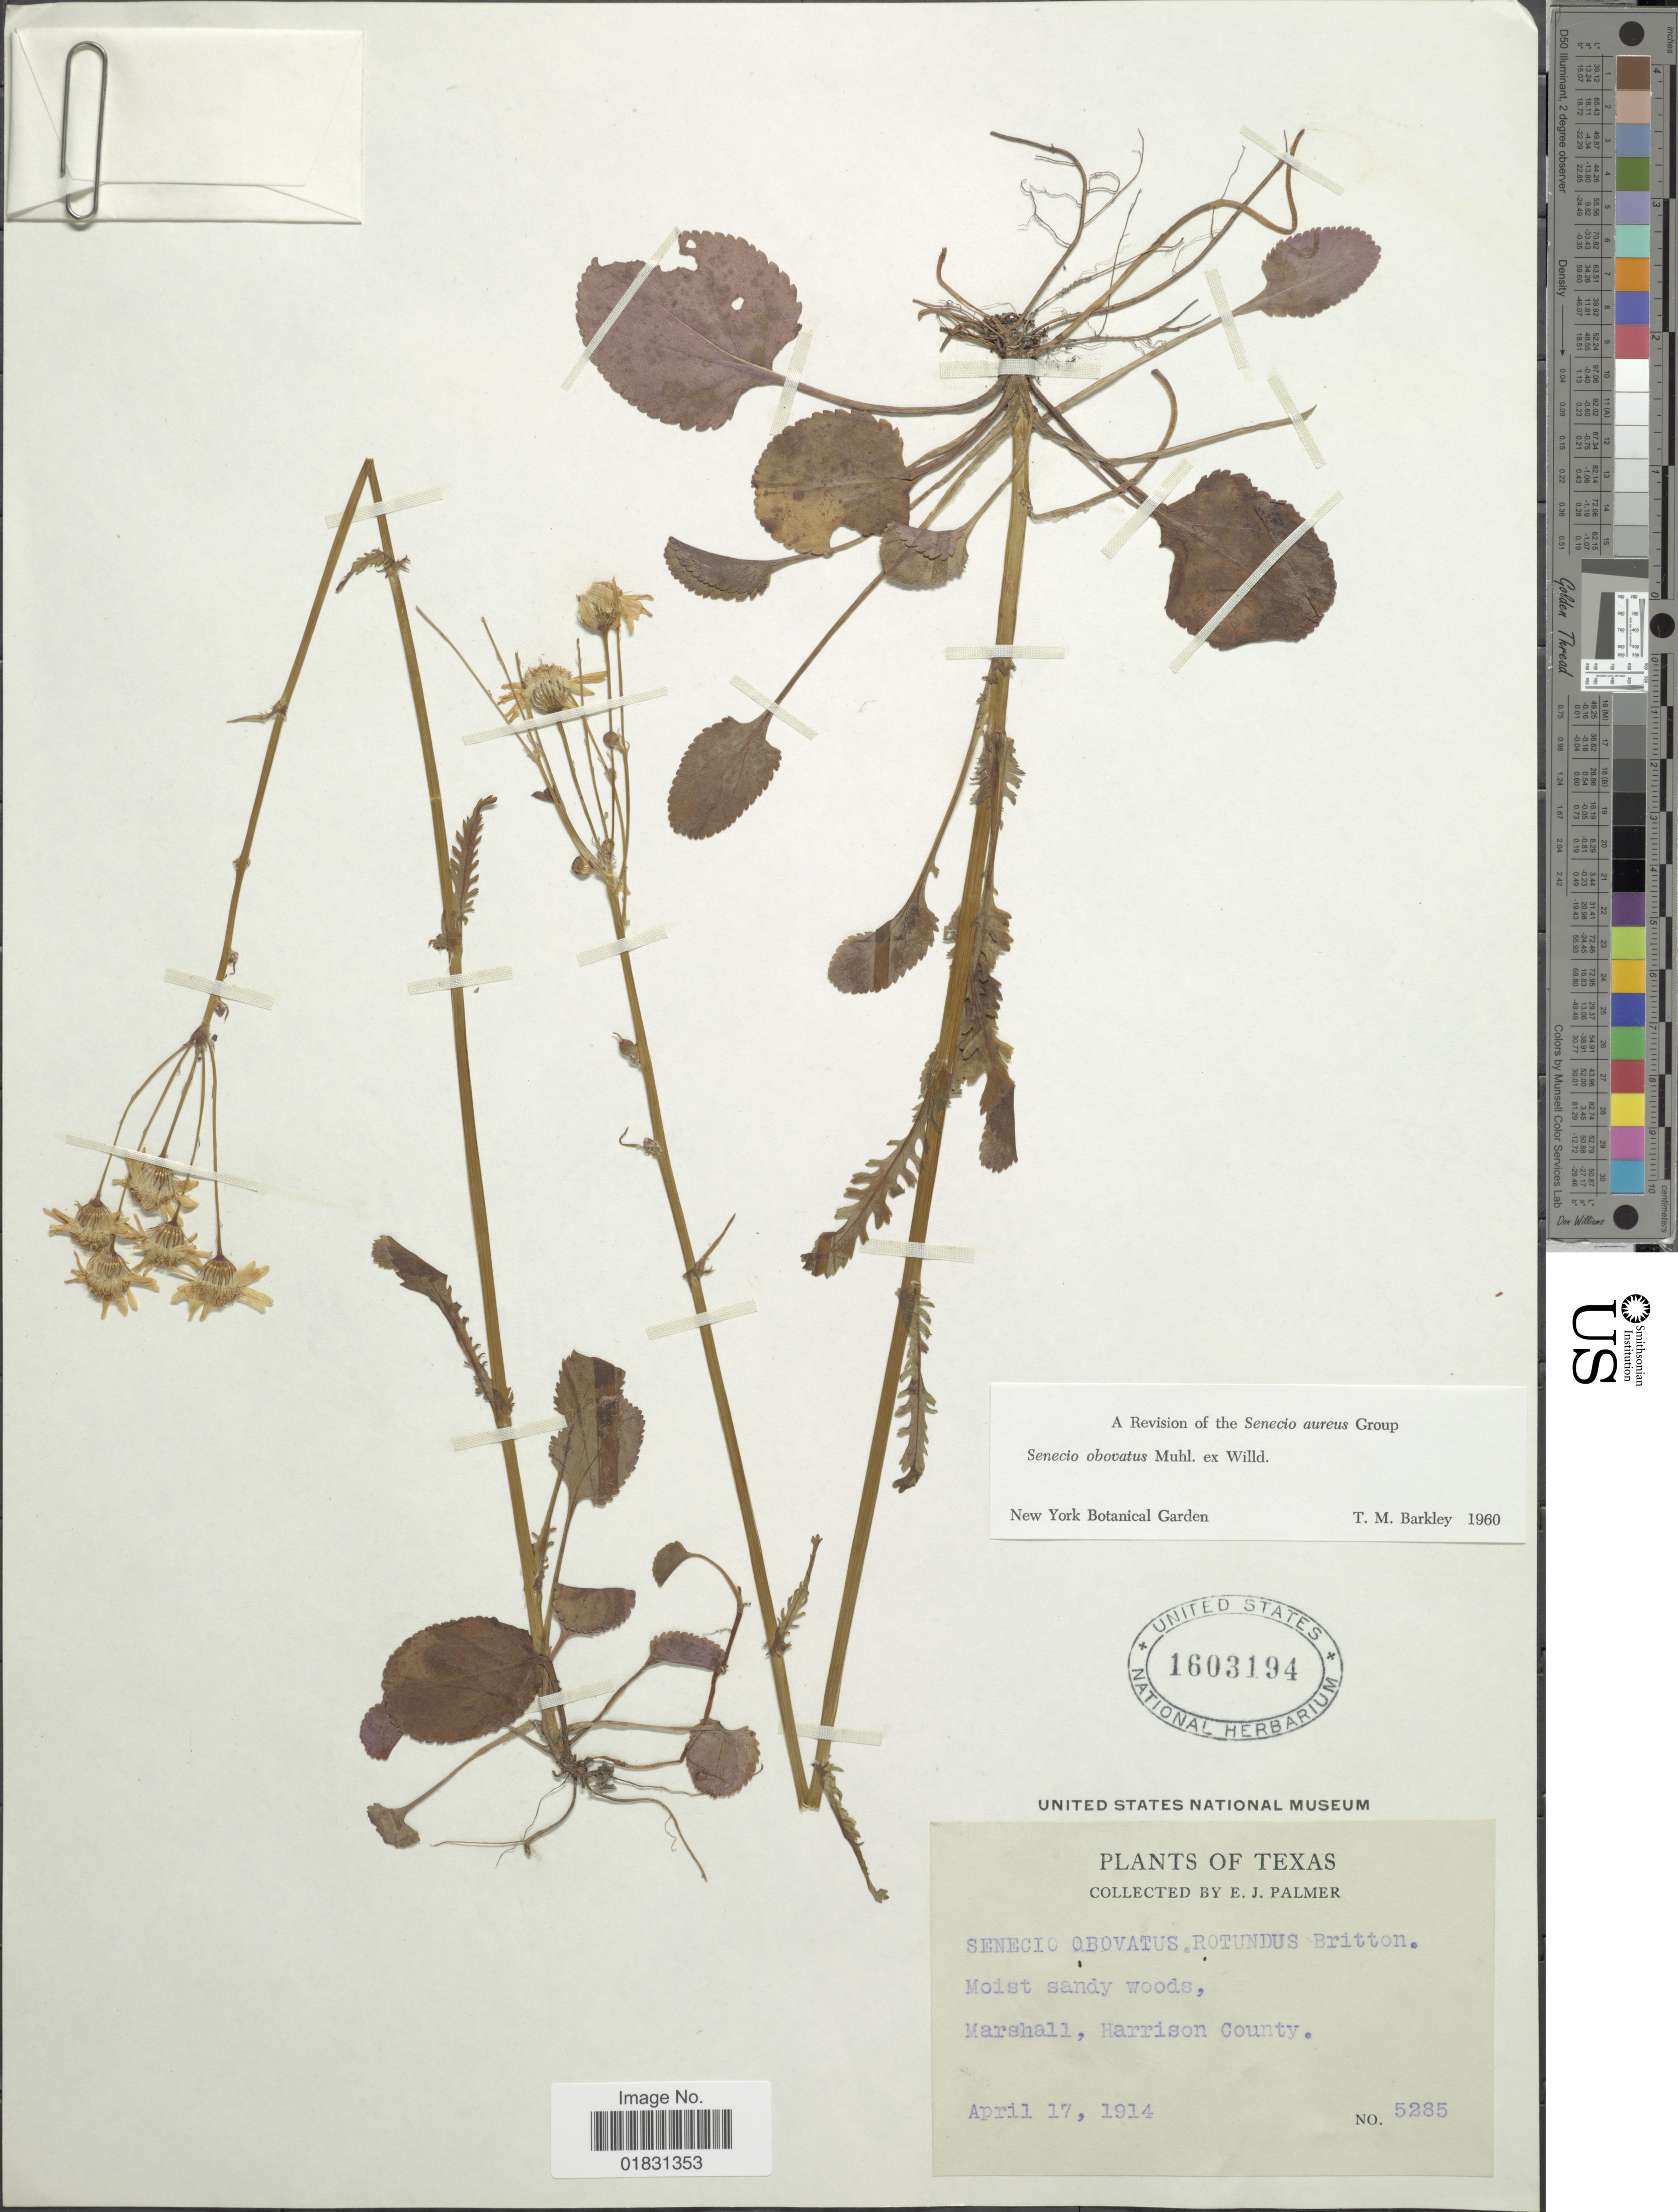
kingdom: Plantae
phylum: Tracheophyta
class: Magnoliopsida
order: Asterales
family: Asteraceae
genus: Packera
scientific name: Packera obovata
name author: (Muhl. ex Willd.) W.A. Weber & Á. Löve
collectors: E. J. Palmer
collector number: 5285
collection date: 1914-04-17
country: United States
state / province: Texas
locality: Moist sandy woods, Marshall, Harrison County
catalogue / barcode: US 1603194